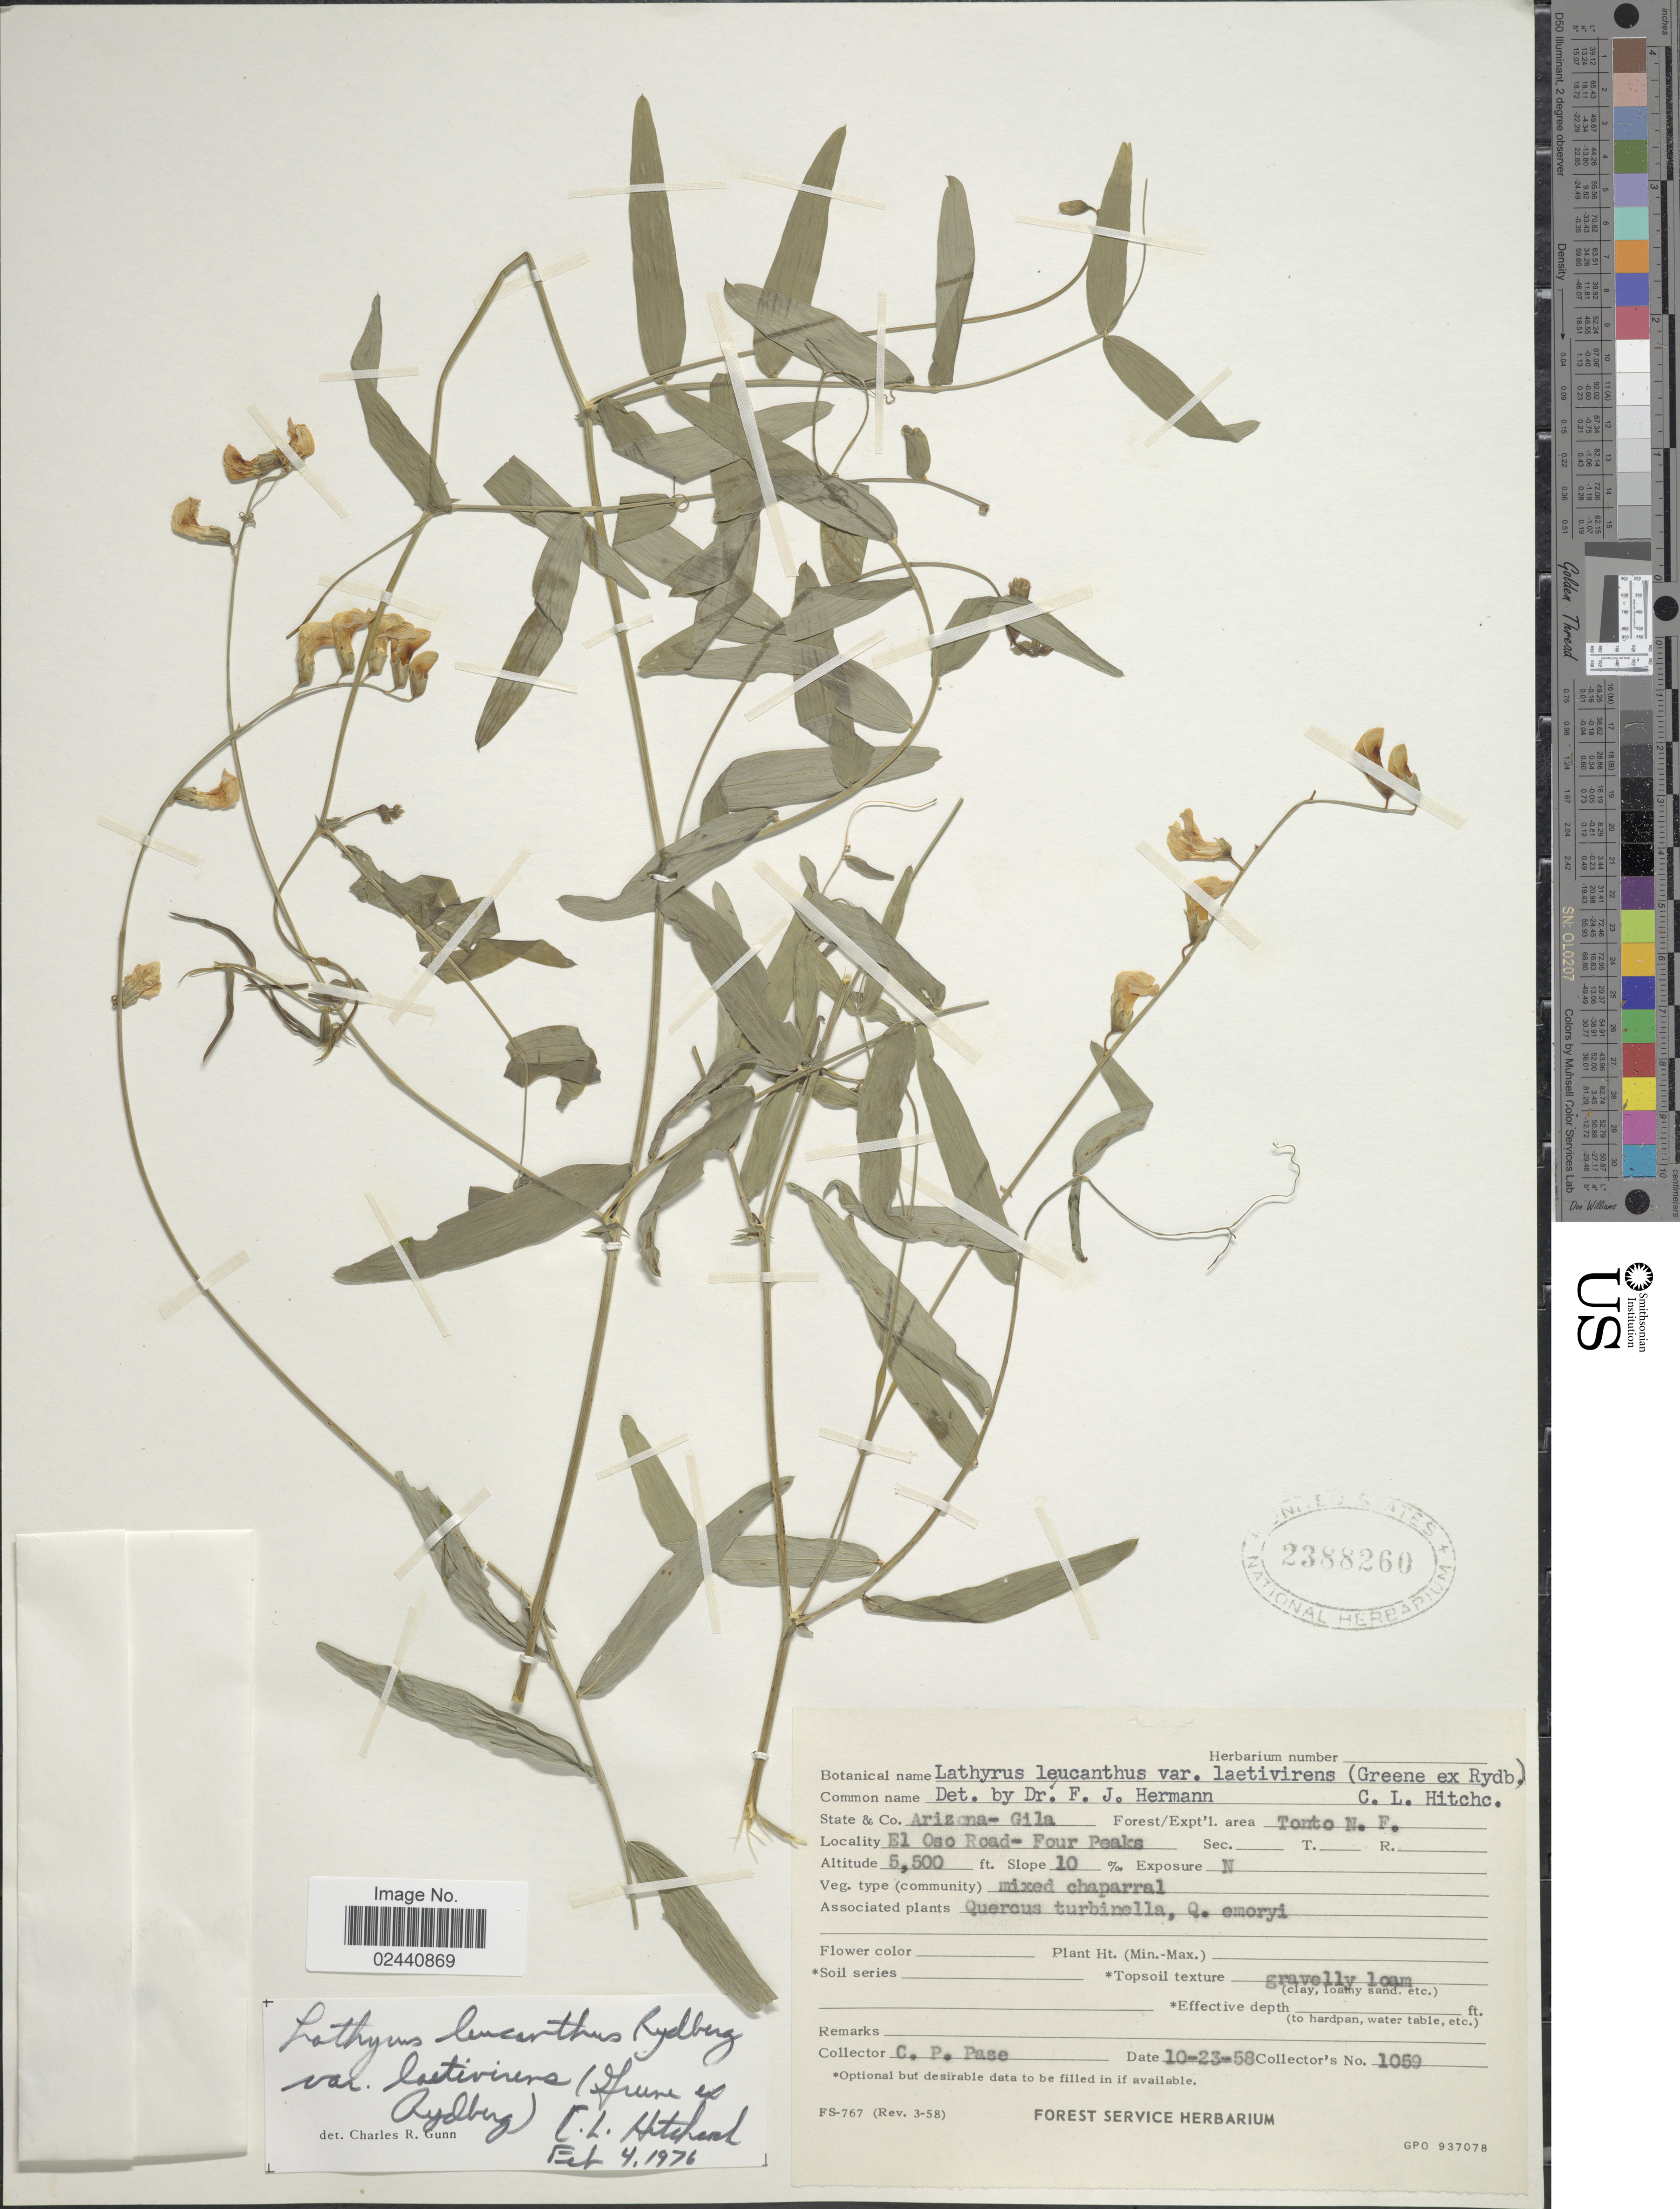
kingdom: Plantae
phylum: Tracheophyta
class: Magnoliopsida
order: Fabales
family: Fabaceae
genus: Lathyrus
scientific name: Lathyrus leucanthus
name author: Rydb.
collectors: C. P. Pase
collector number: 1059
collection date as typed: Transcribed d/m/y: 23/10/58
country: United States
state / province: Arizona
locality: Arizona - Gila, Tonto N.F. El Oso Road - Four Peaks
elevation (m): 1676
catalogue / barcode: US 2388260